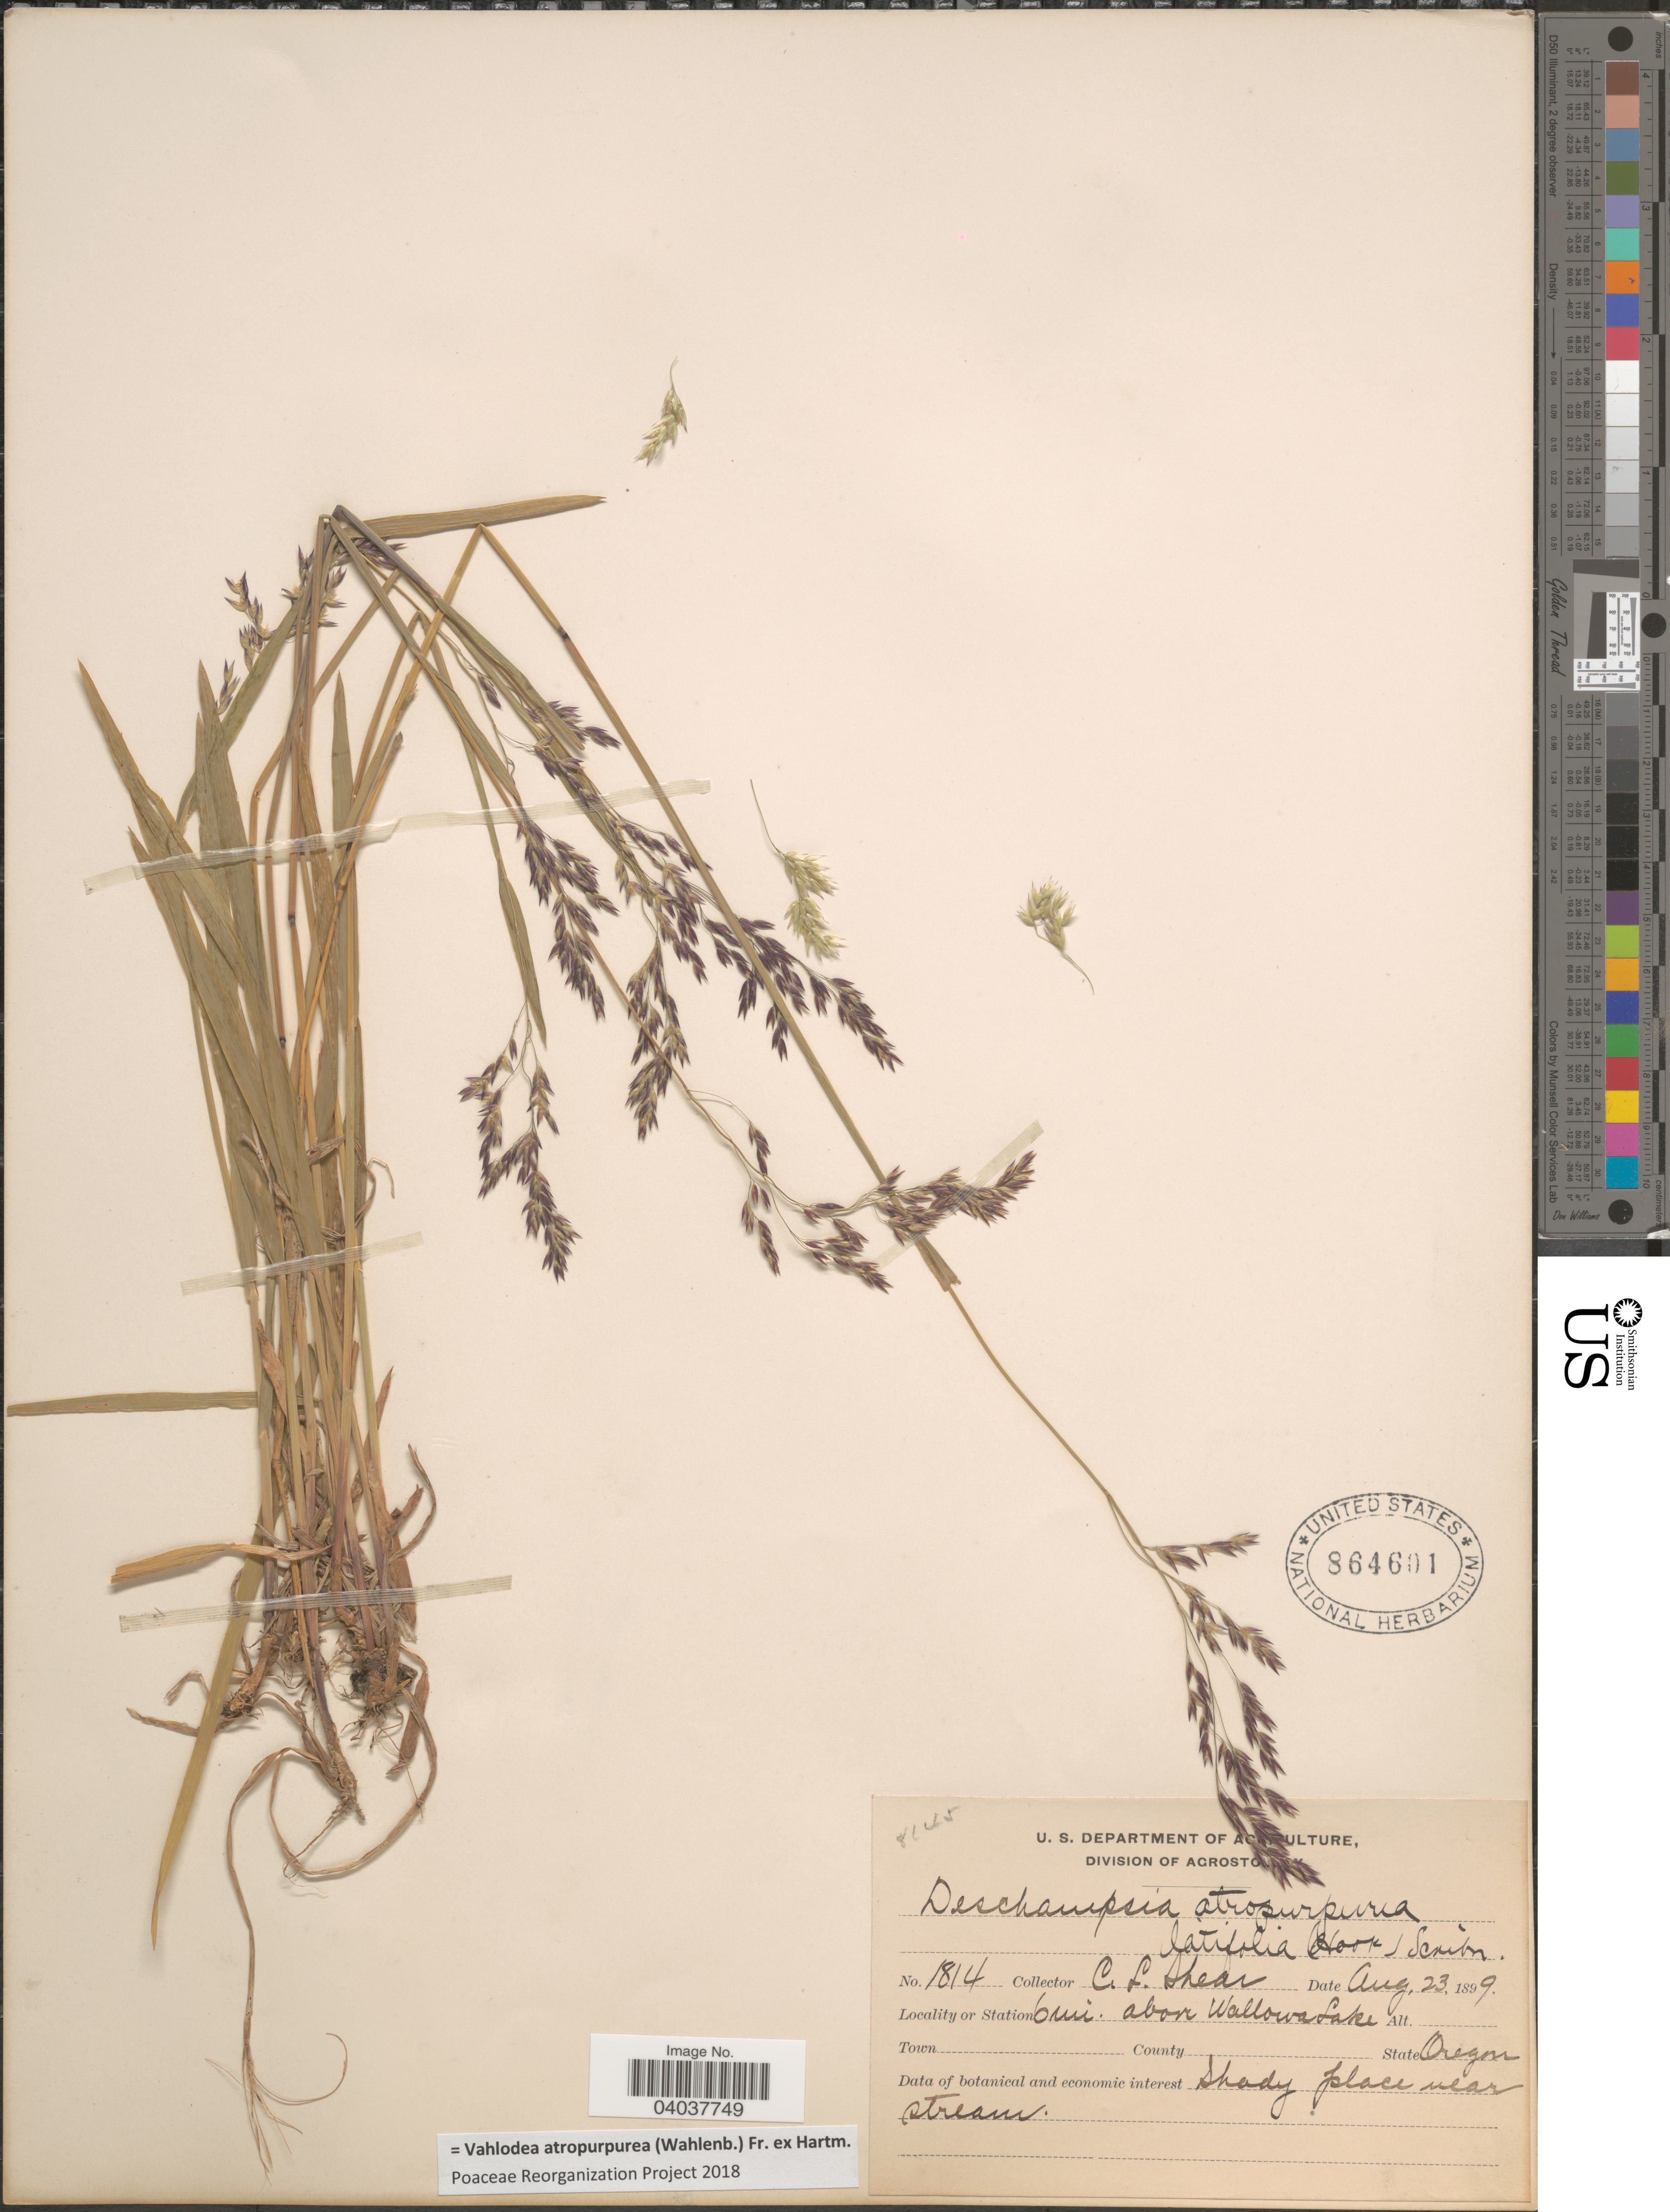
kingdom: Plantae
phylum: Tracheophyta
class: Liliopsida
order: Poales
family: Poaceae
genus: Vahlodea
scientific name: Vahlodea atropurpurea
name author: (Wahlenb.) Fr. ex Hartm.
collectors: C. L. Shear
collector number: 1814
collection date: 1899-08-23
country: United States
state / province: Oregon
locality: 6 mi. above Wallowa Lake.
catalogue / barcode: US 864601